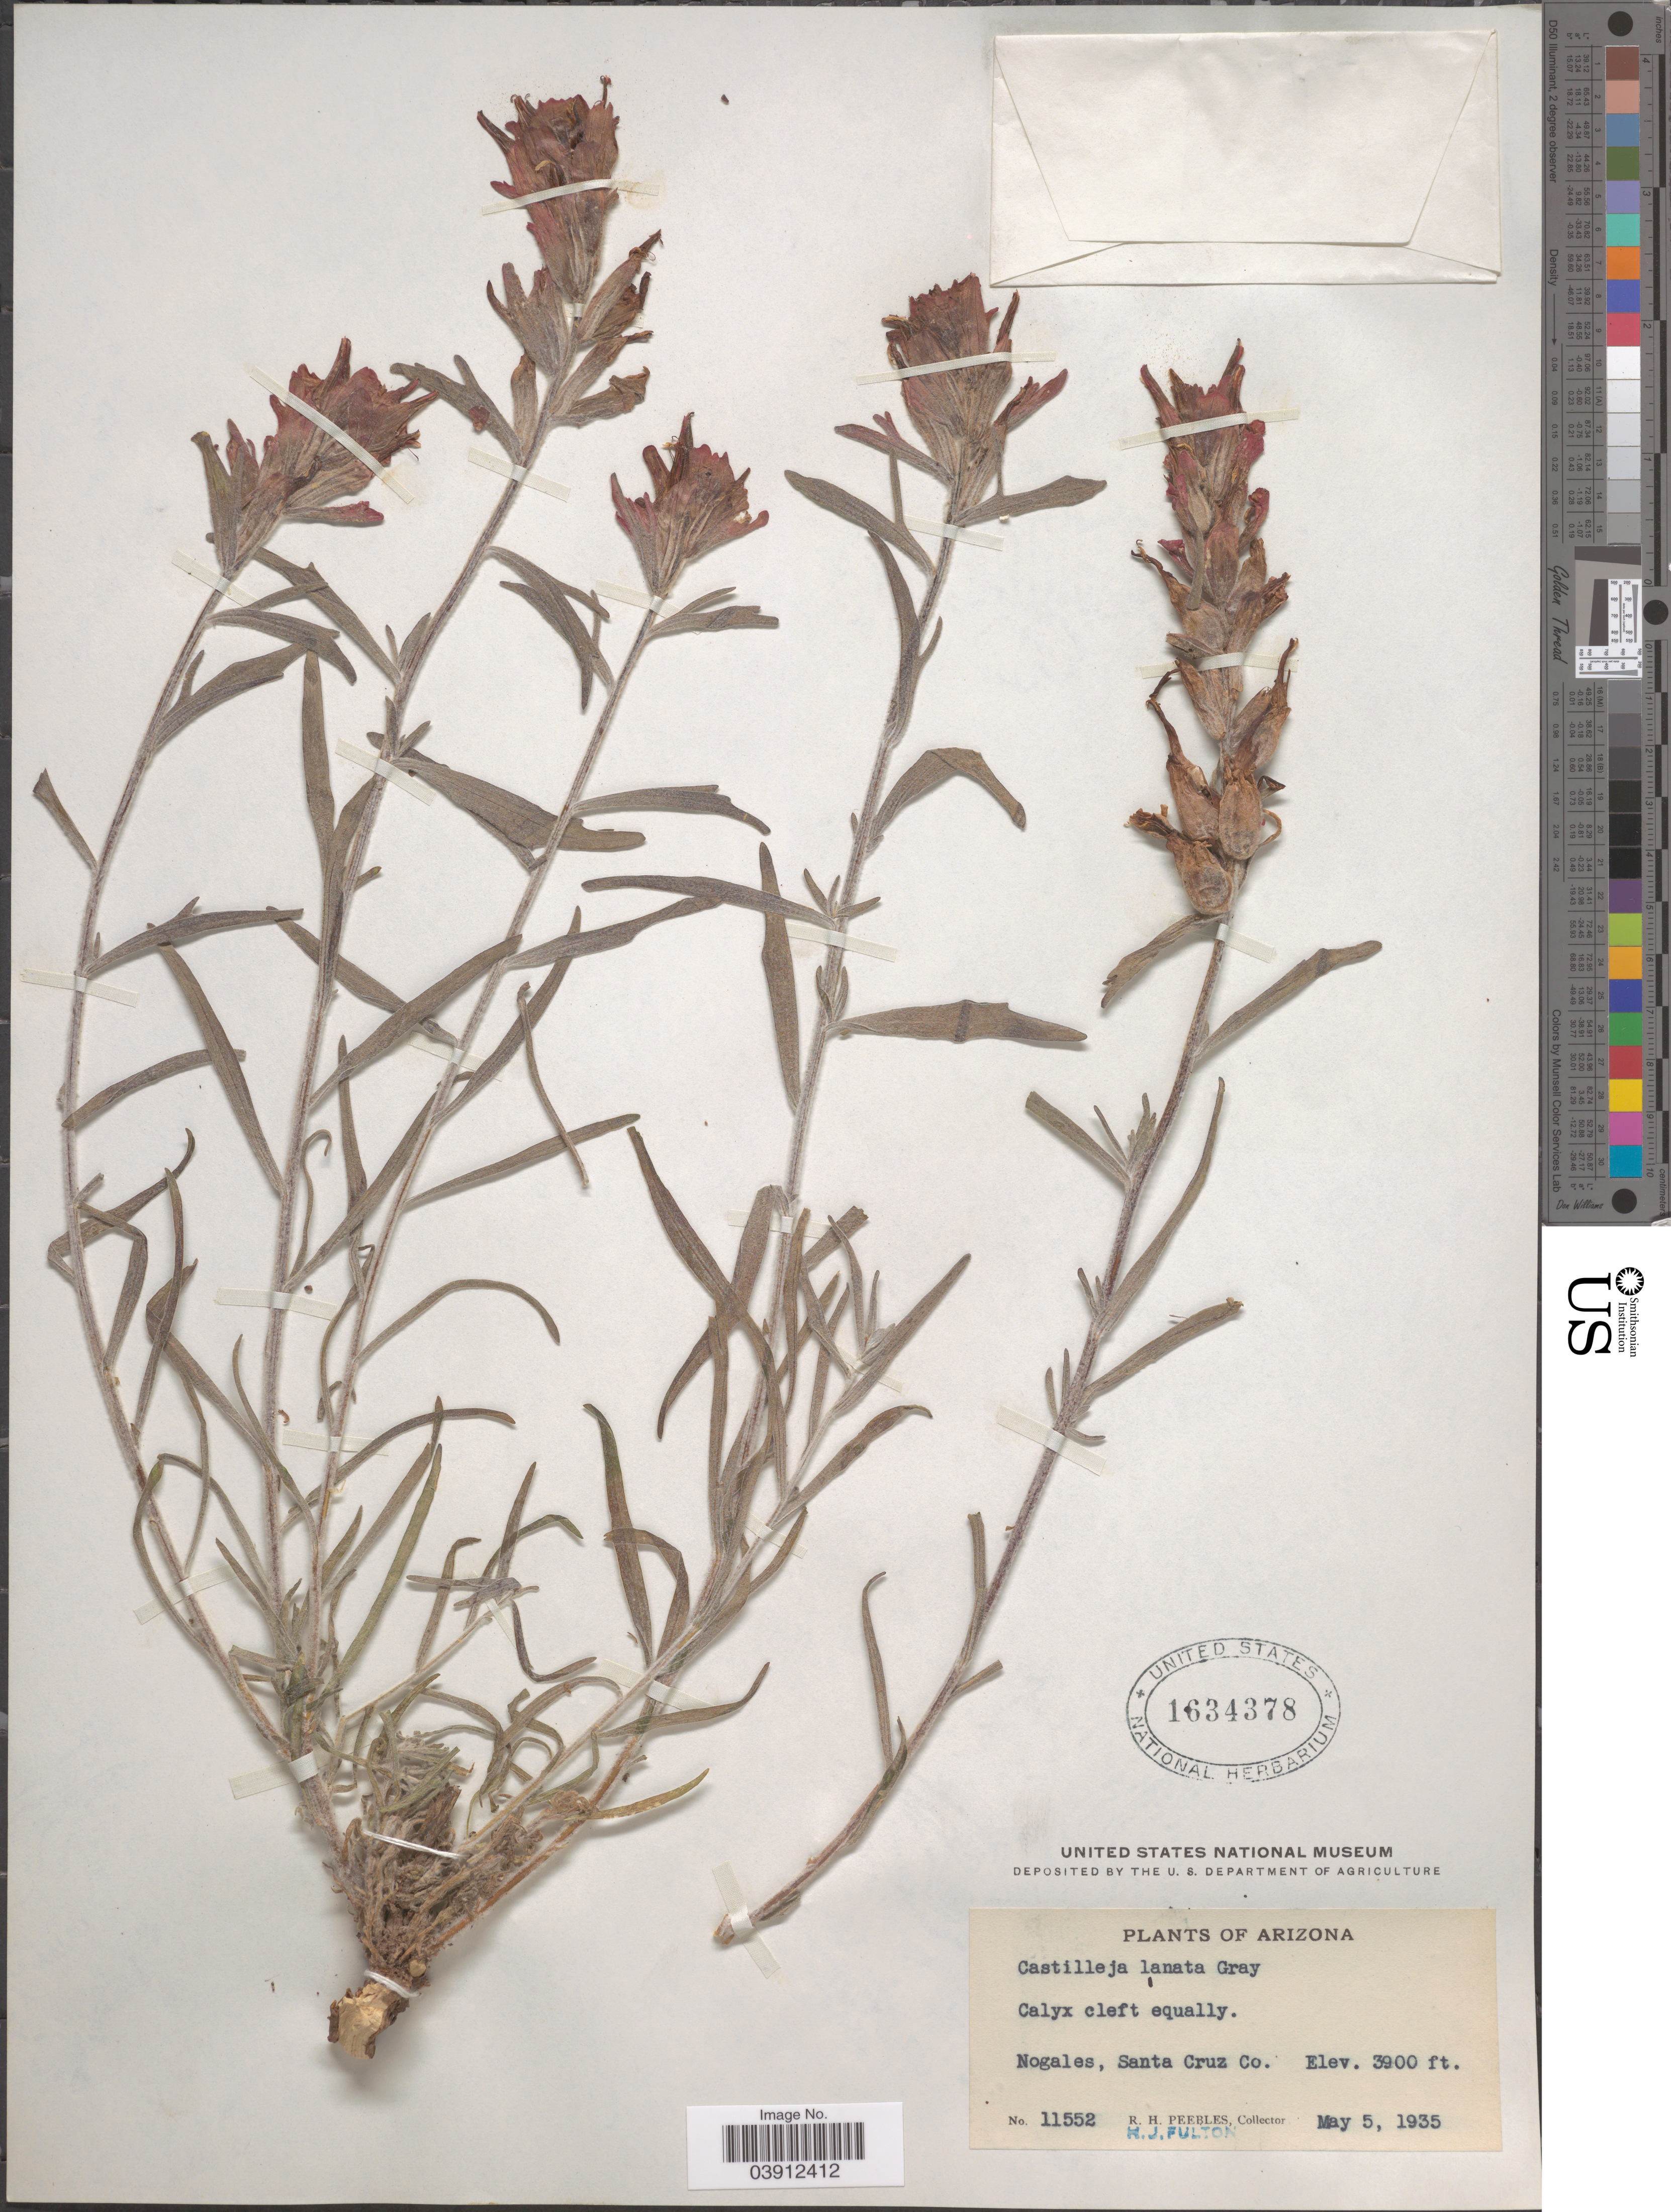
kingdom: Plantae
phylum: Tracheophyta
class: Magnoliopsida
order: Lamiales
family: Orobanchaceae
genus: Castilleja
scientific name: Castilleja lanata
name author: A. Gray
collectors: R. H. Peebles & H. Fulton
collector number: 11552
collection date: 1935-05-05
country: United States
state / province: Arizona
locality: Nogales, Santa Cruz Co.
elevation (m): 1189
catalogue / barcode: US 1634378